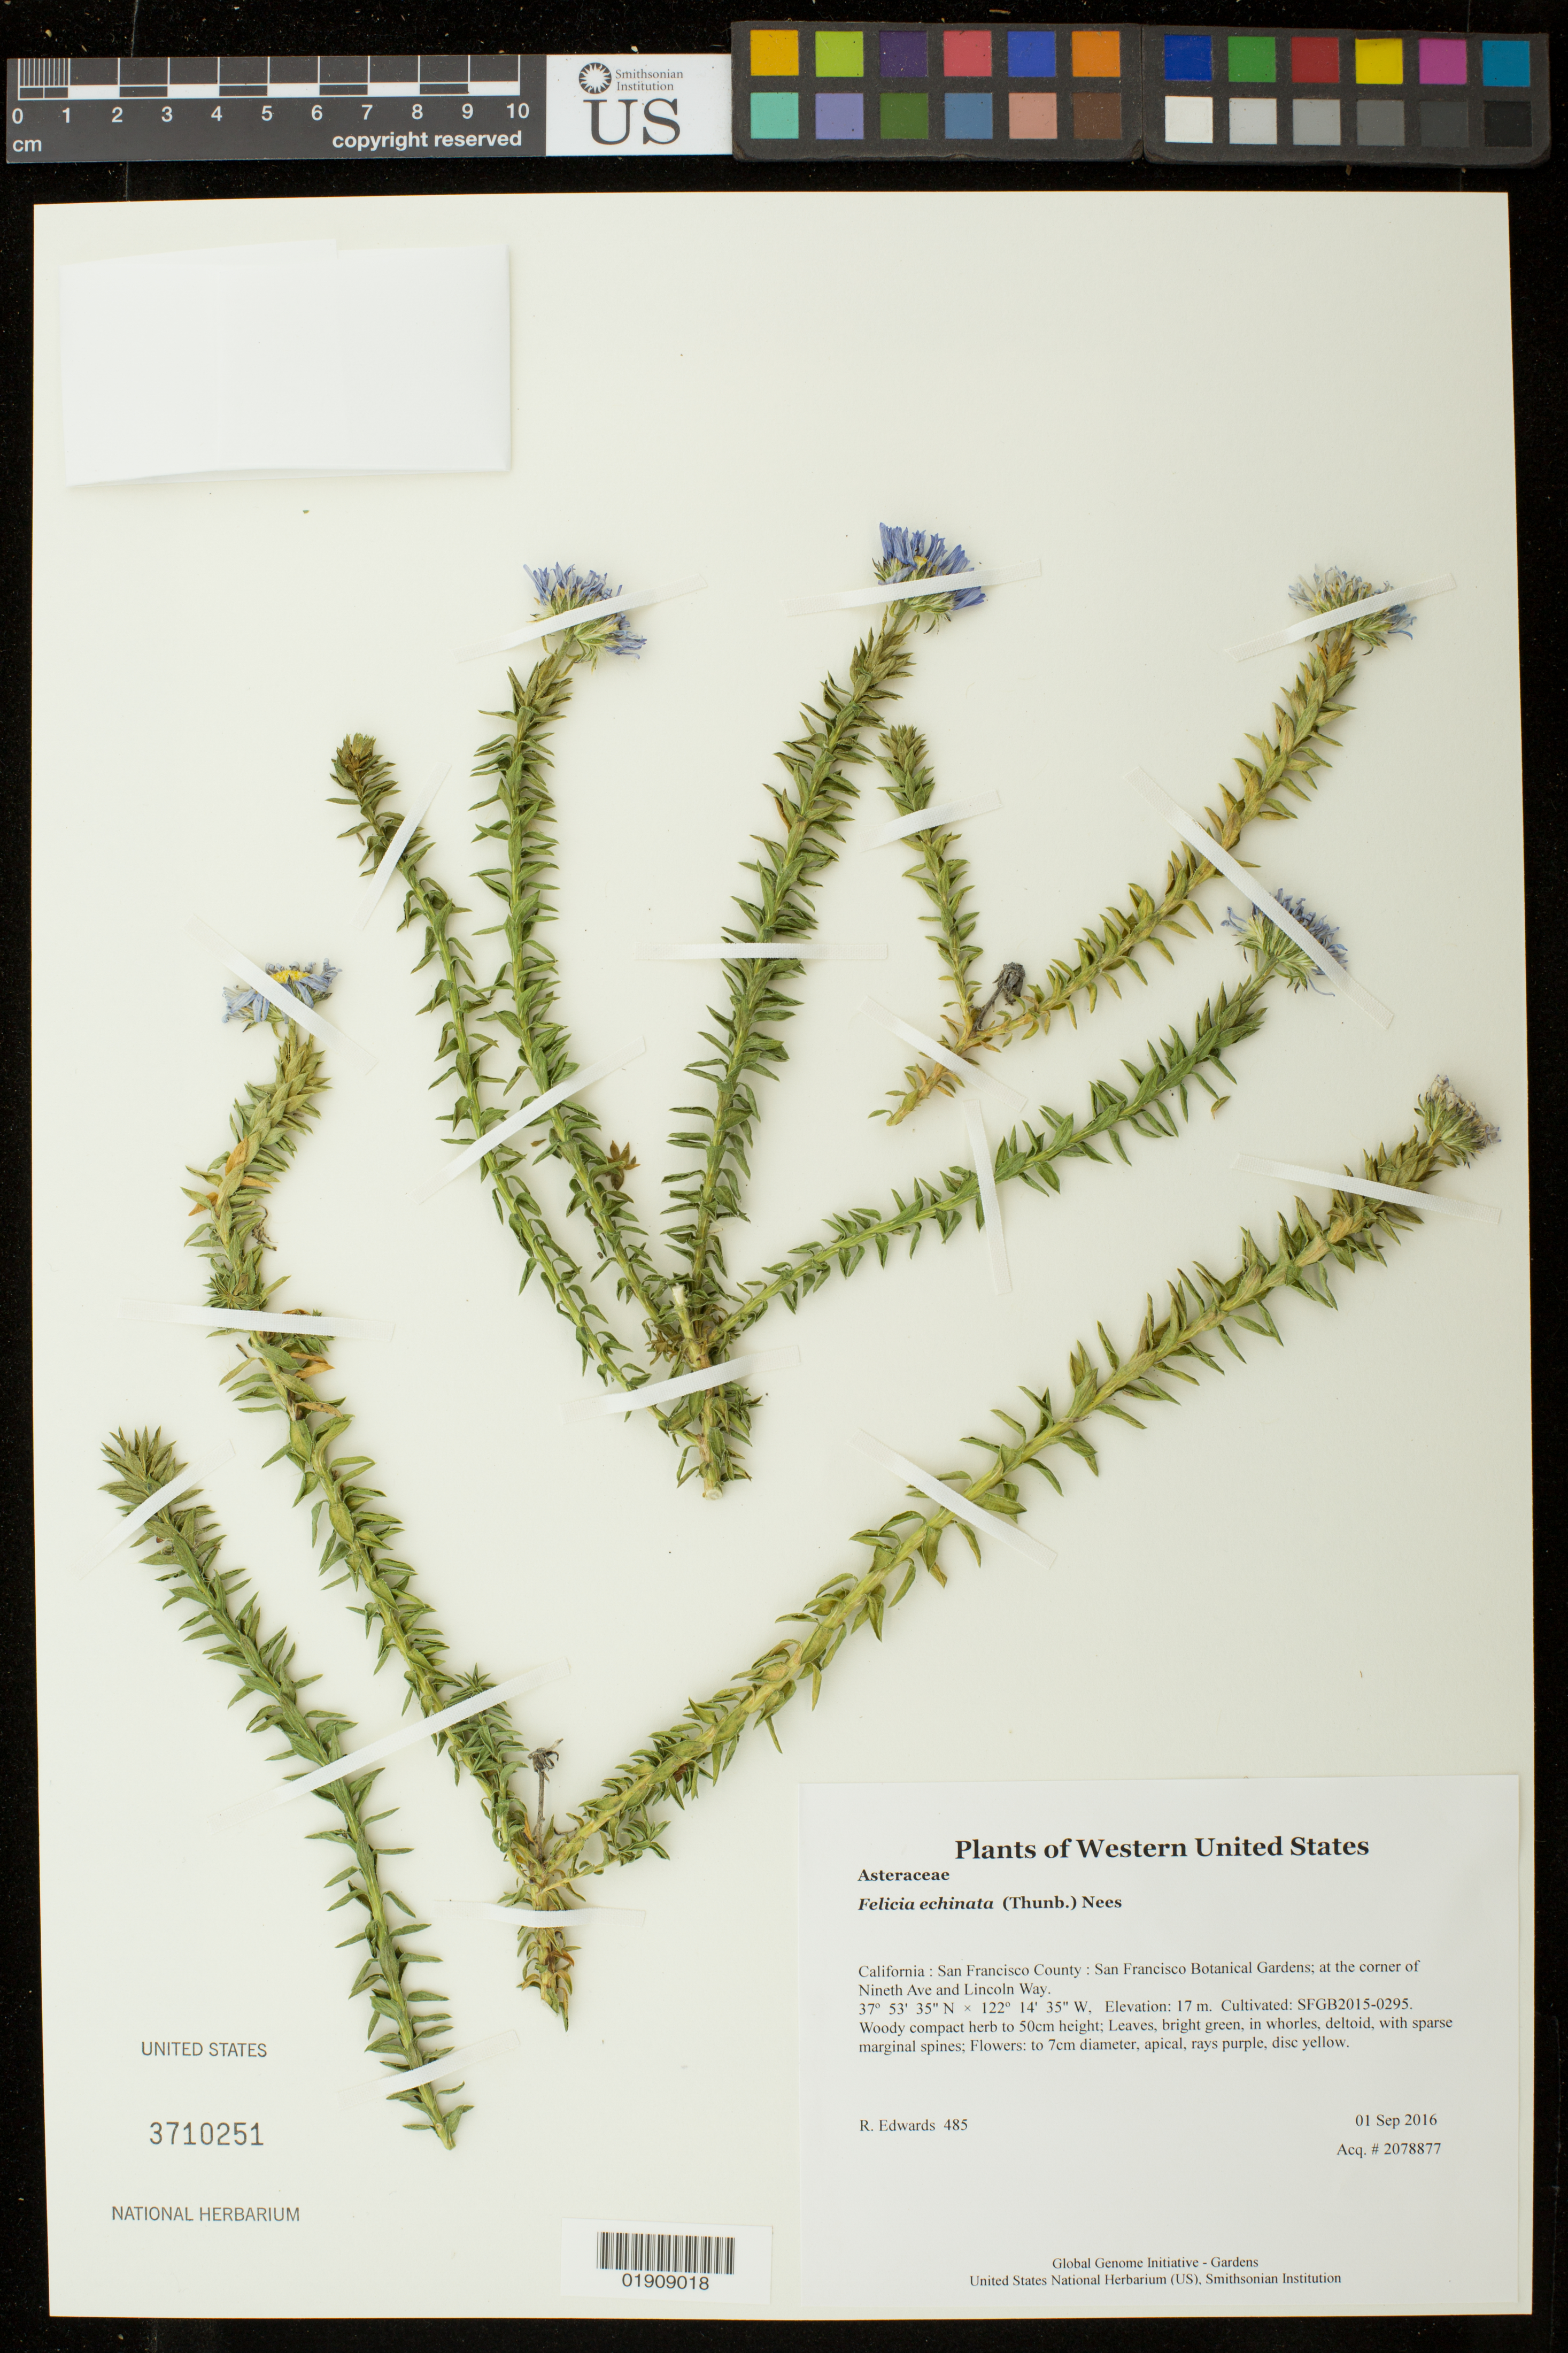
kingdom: Plantae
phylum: Tracheophyta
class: Magnoliopsida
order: Asterales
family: Asteraceae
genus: Felicia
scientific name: Felicia echinata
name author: (Thunb.) Nees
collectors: R.D. Edwards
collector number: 485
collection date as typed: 1 September 2016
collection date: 2016-09-01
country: United States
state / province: California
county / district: San Francisco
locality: San Francisco Botanical Gardens; at the corner of Ninth Ave and Lincoln Way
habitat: Cultivated: SFGB2015-0295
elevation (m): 16.9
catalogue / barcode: US 3710251